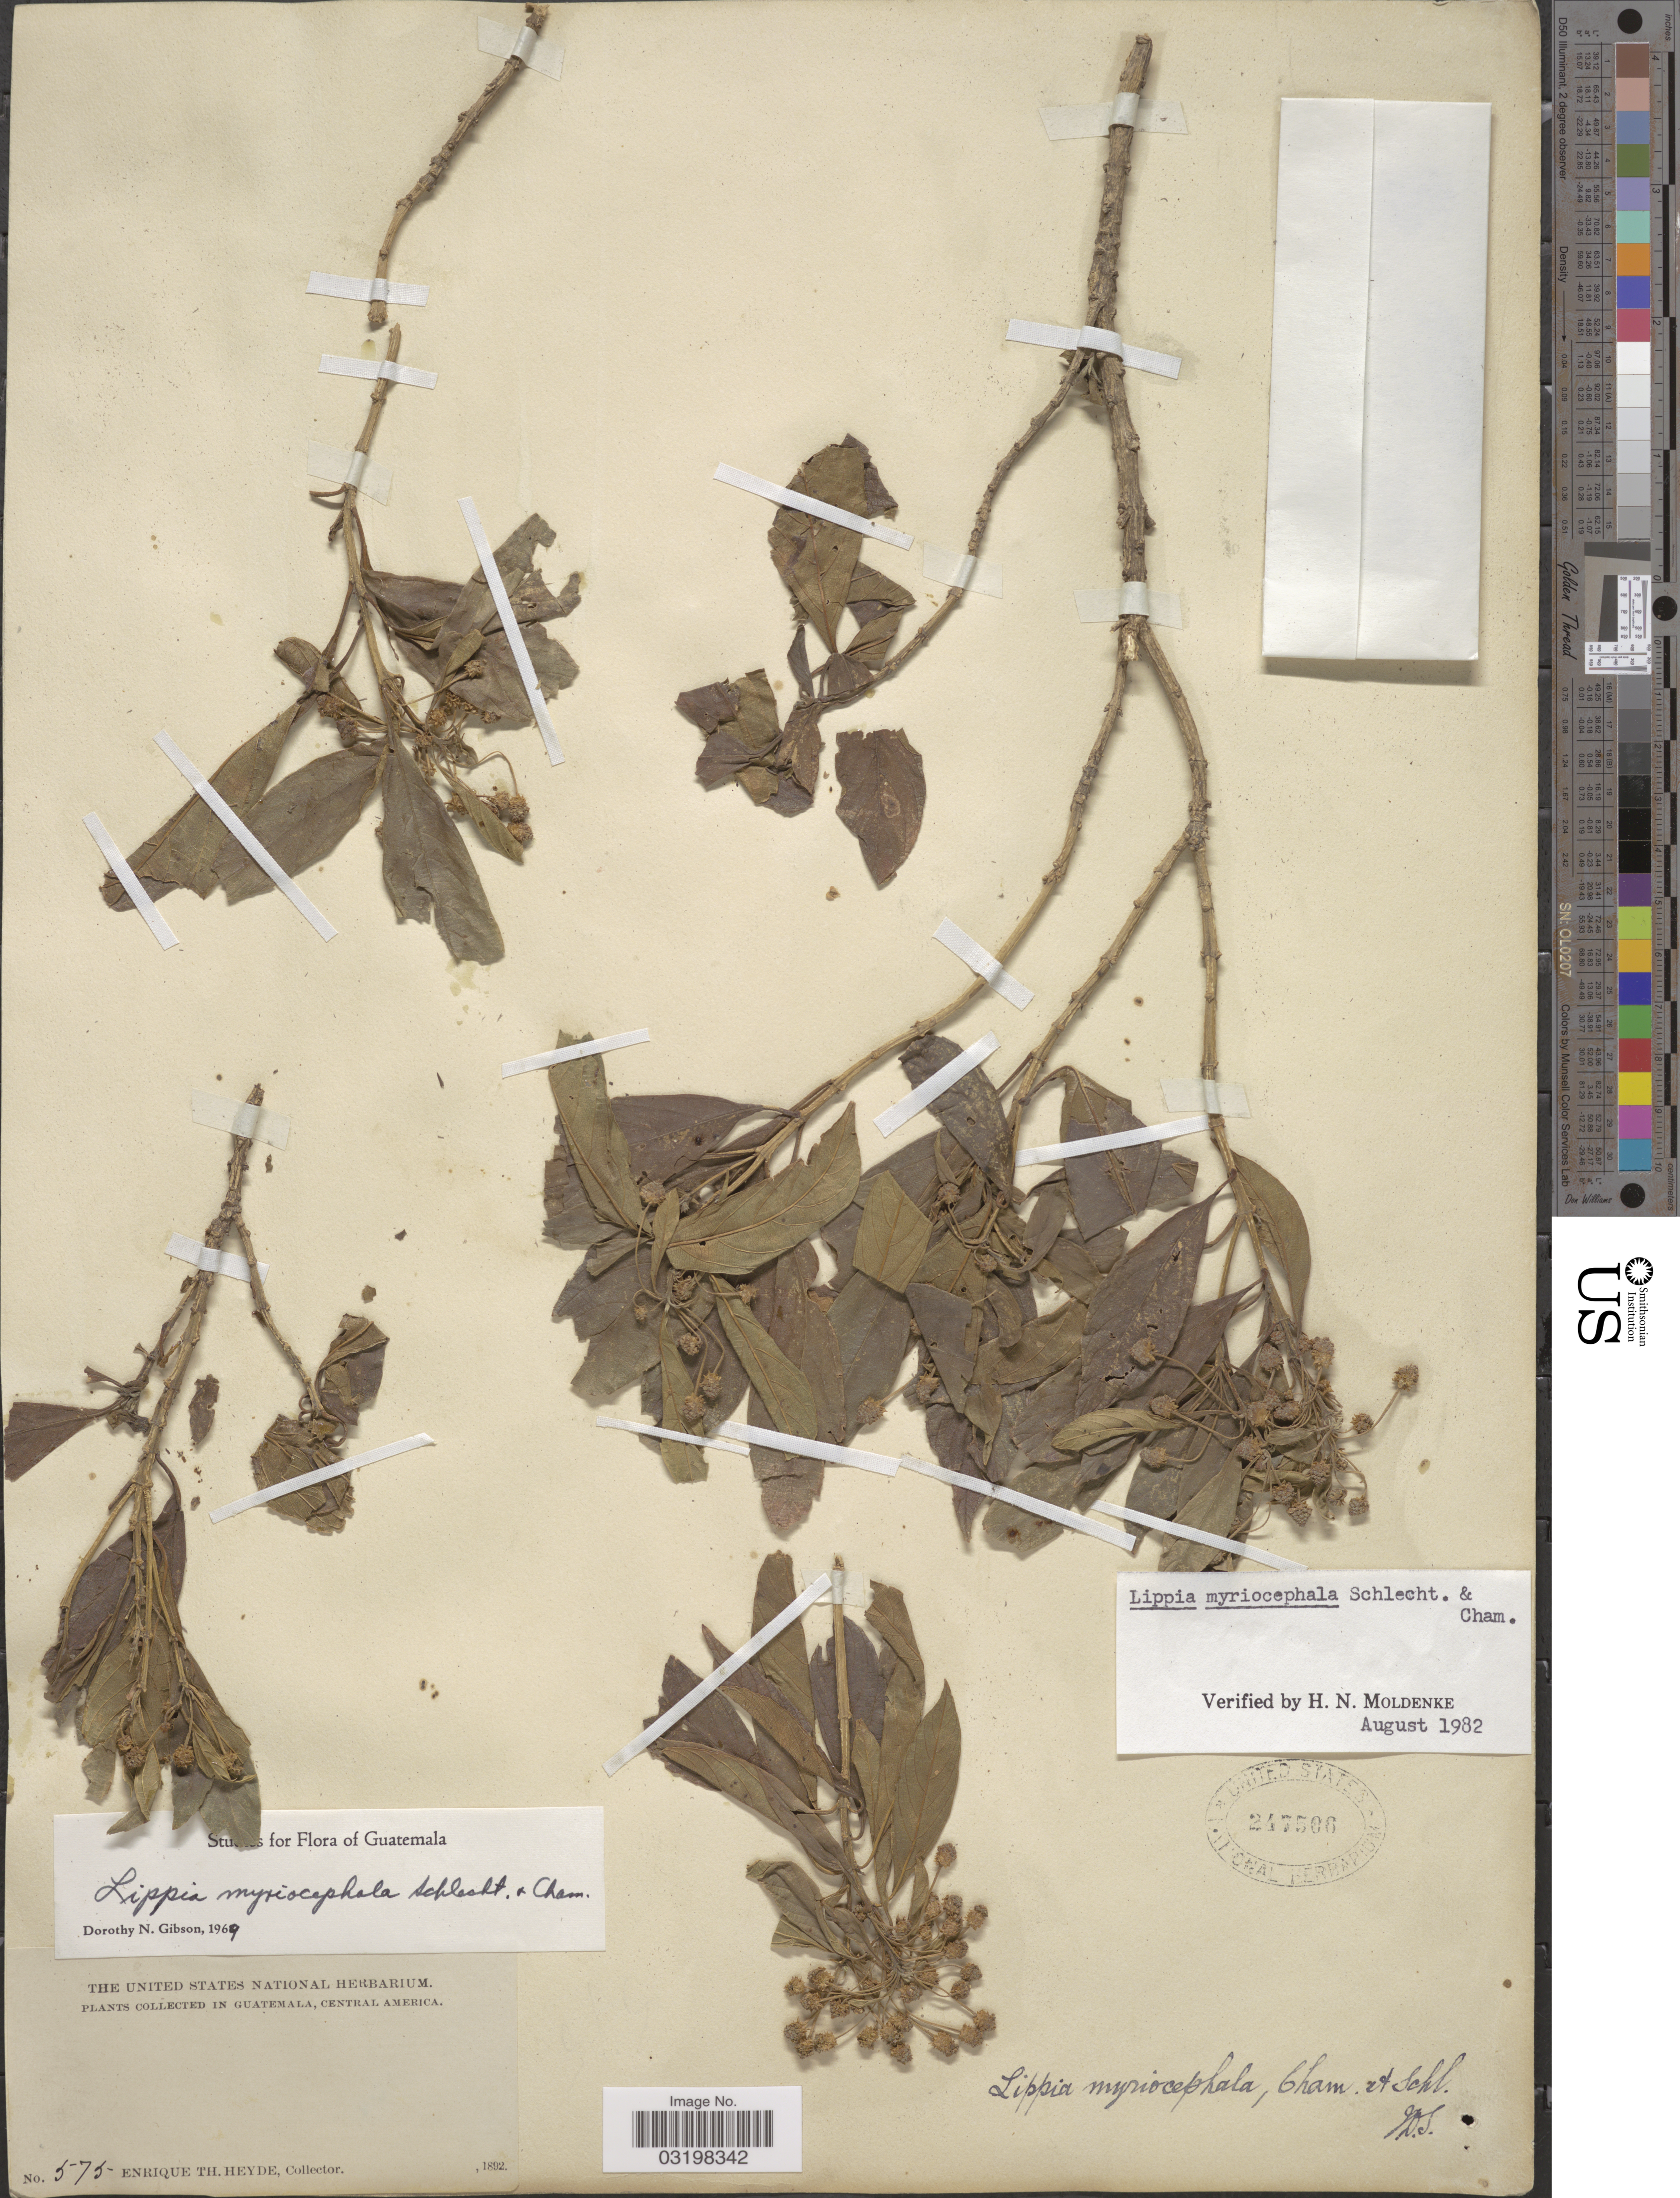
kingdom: Plantae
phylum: Tracheophyta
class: Magnoliopsida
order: Lamiales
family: Verbenaceae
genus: Lippia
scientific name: Lippia myriocephala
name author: Schltdl. & Cham.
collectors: E. T. Heyde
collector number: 575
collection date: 1892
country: Guatemala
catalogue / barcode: US 247506